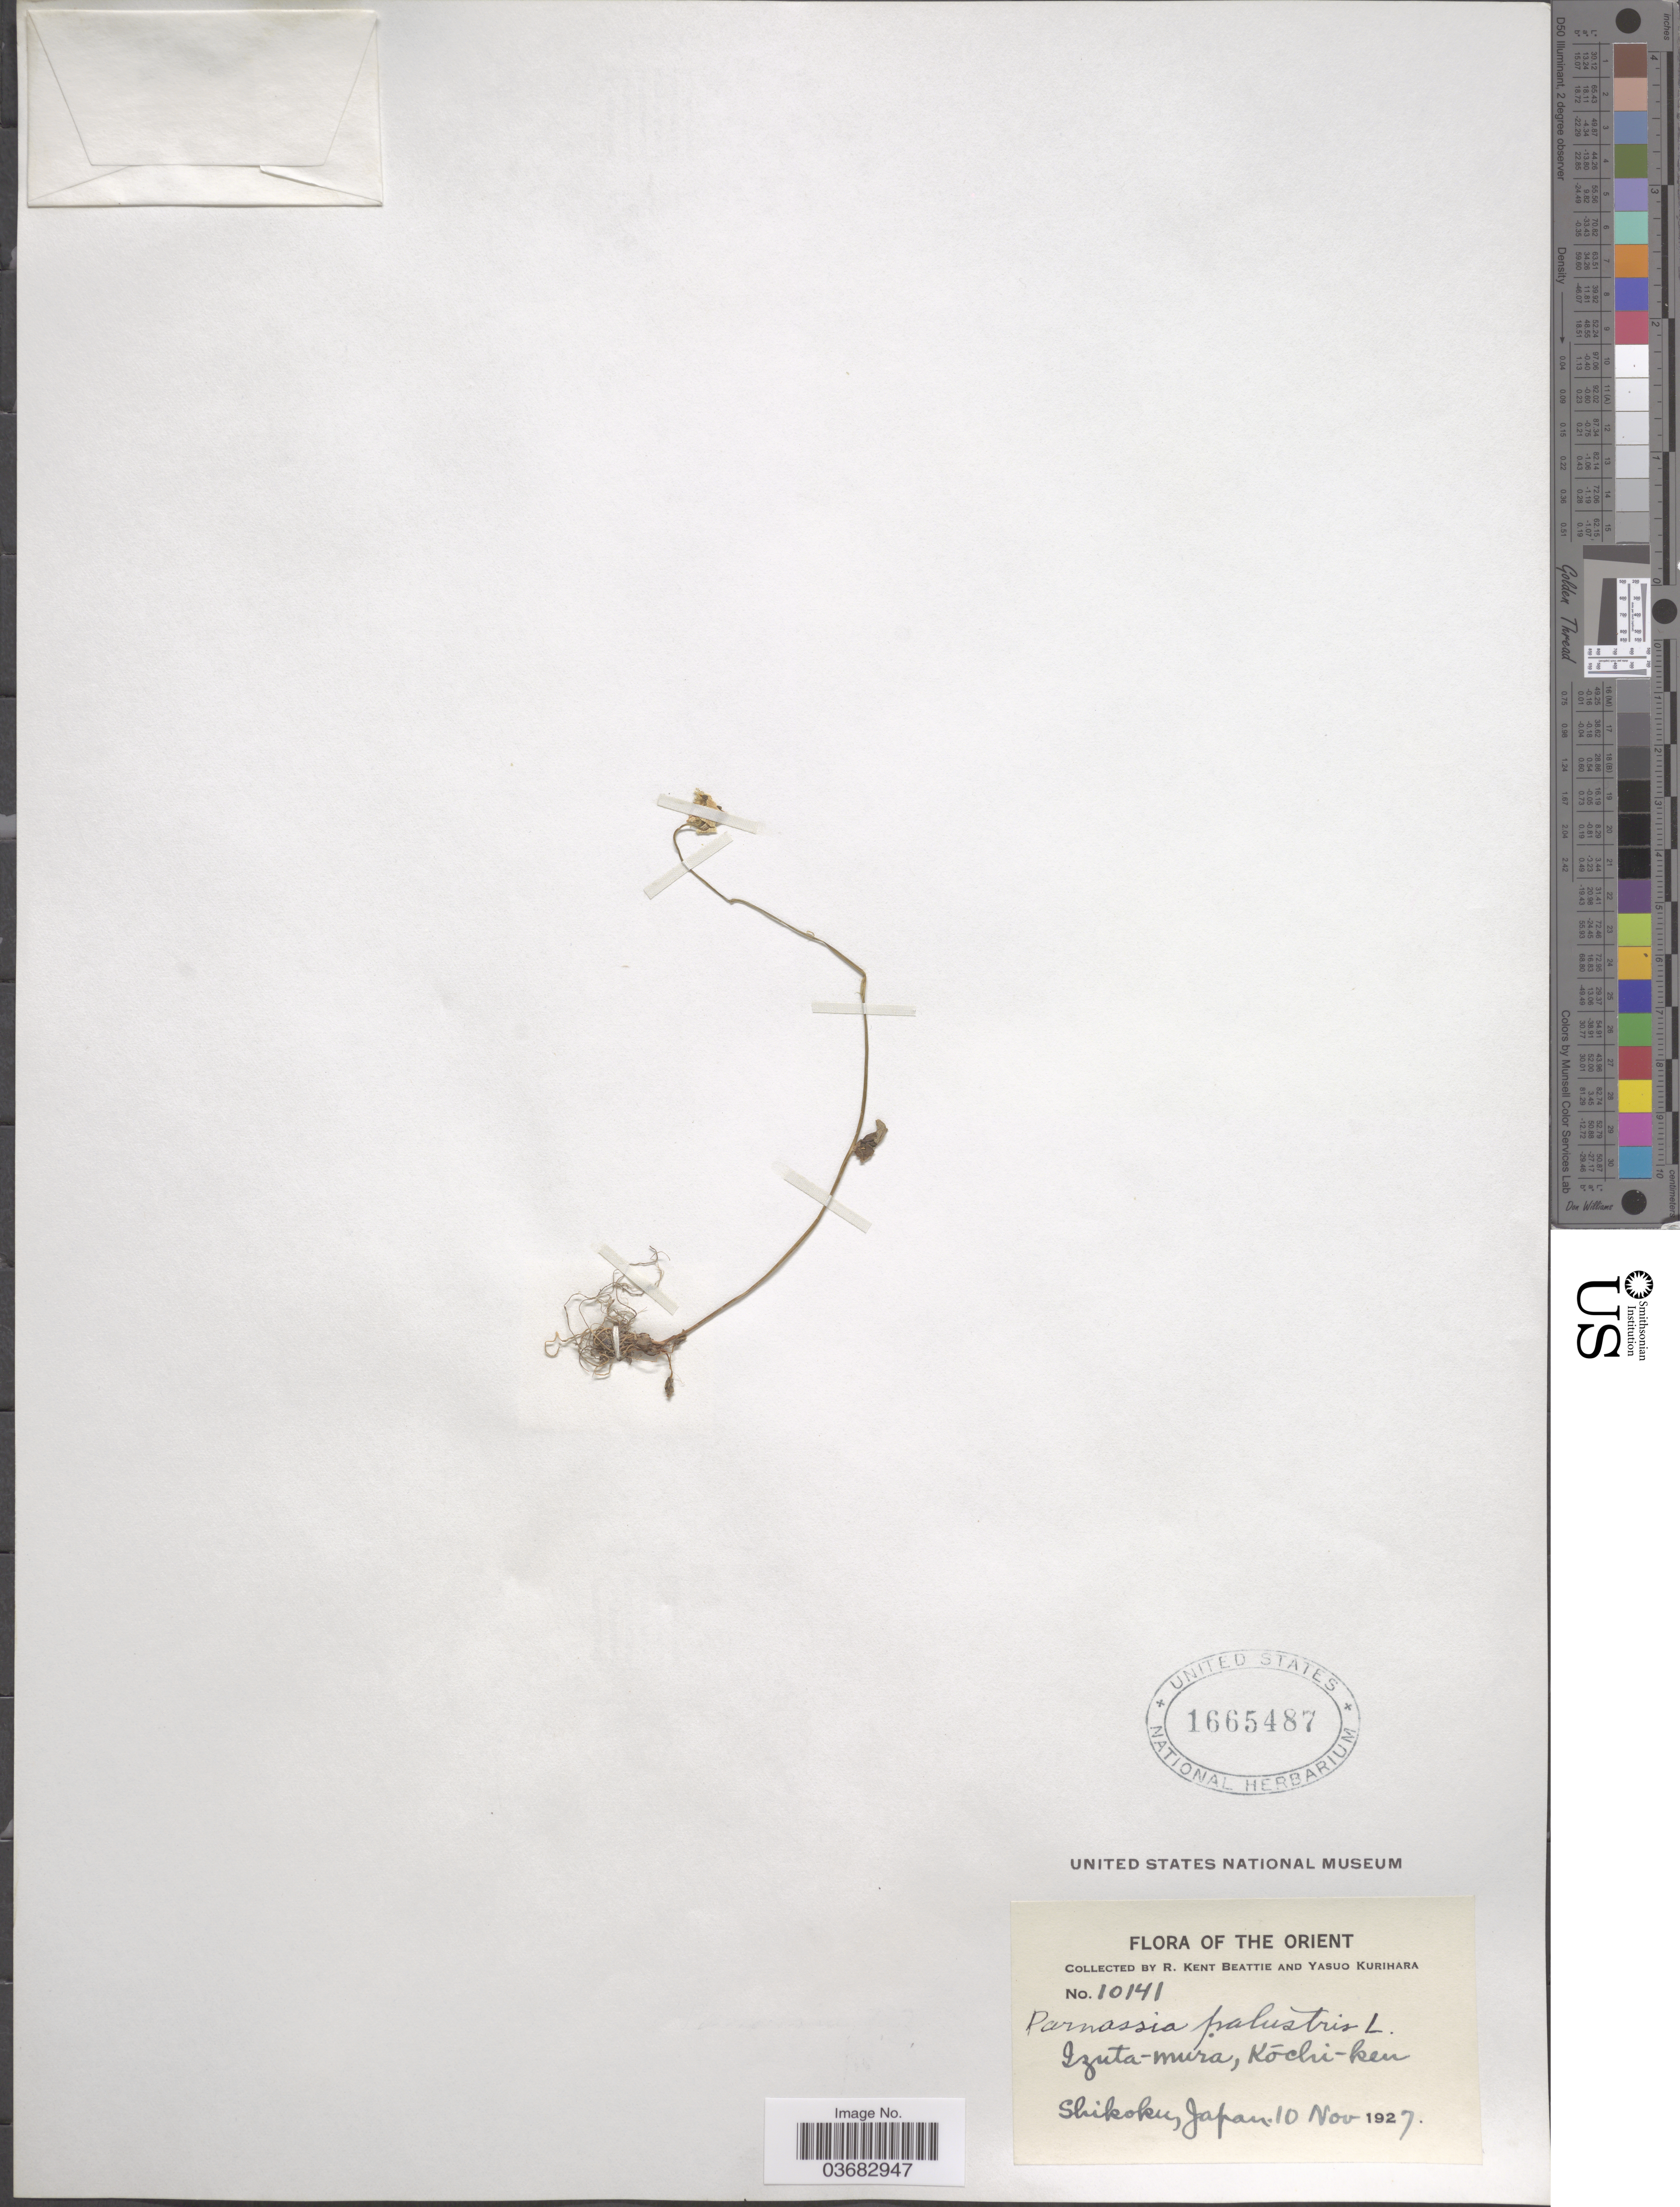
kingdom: Plantae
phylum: Tracheophyta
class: Magnoliopsida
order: Celastrales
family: Parnassiaceae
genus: Parnassia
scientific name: Parnassia palustris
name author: L.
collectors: R. K. Beattie & Y. Kurihara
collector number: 10141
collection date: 1927-11-10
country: Japan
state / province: Koti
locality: The Orient. Izuta-mura, Kóchi-ken. Shikoku.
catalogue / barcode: US 1665487